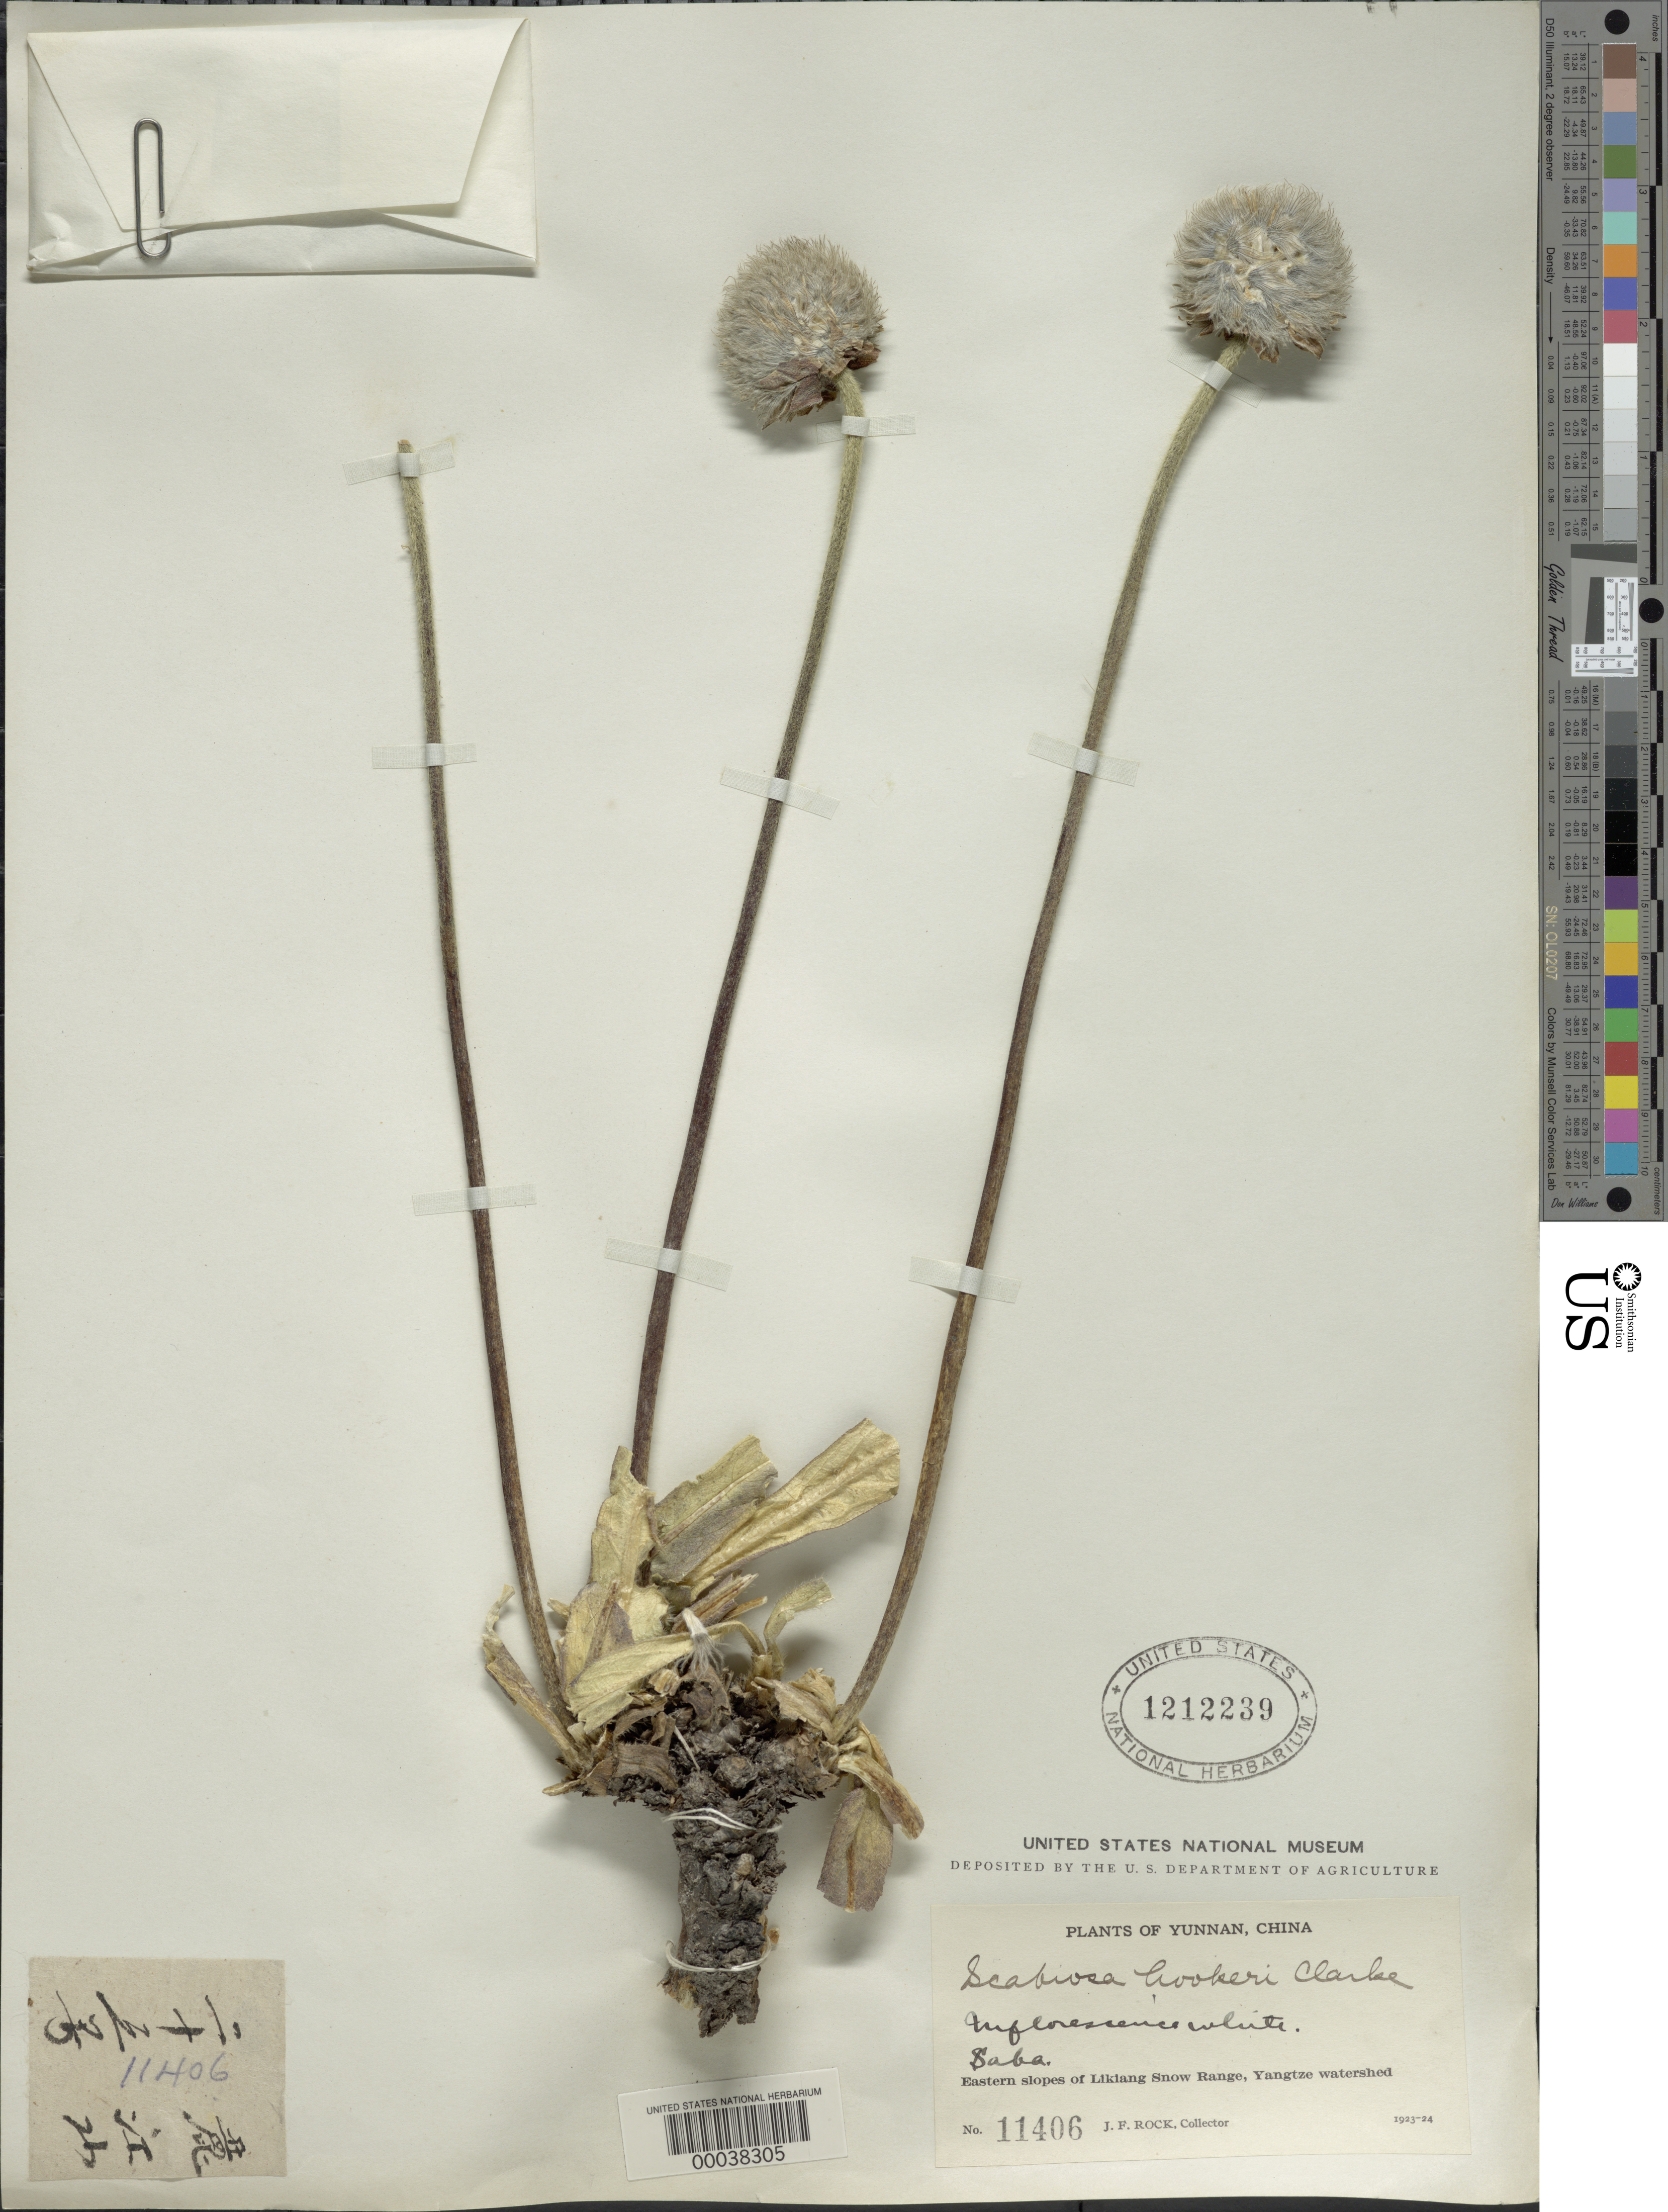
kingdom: Plantae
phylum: Tracheophyta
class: Magnoliopsida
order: Dipsacales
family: Caprifoliaceae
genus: Pterocephalus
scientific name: Pterocephalus hookeri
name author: C.B. Clarke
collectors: J. F. Rock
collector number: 11406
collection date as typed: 1923 to -- --- 1924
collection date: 1923/1924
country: China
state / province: Yunnan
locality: Yangtze watershed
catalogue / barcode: US 1212239